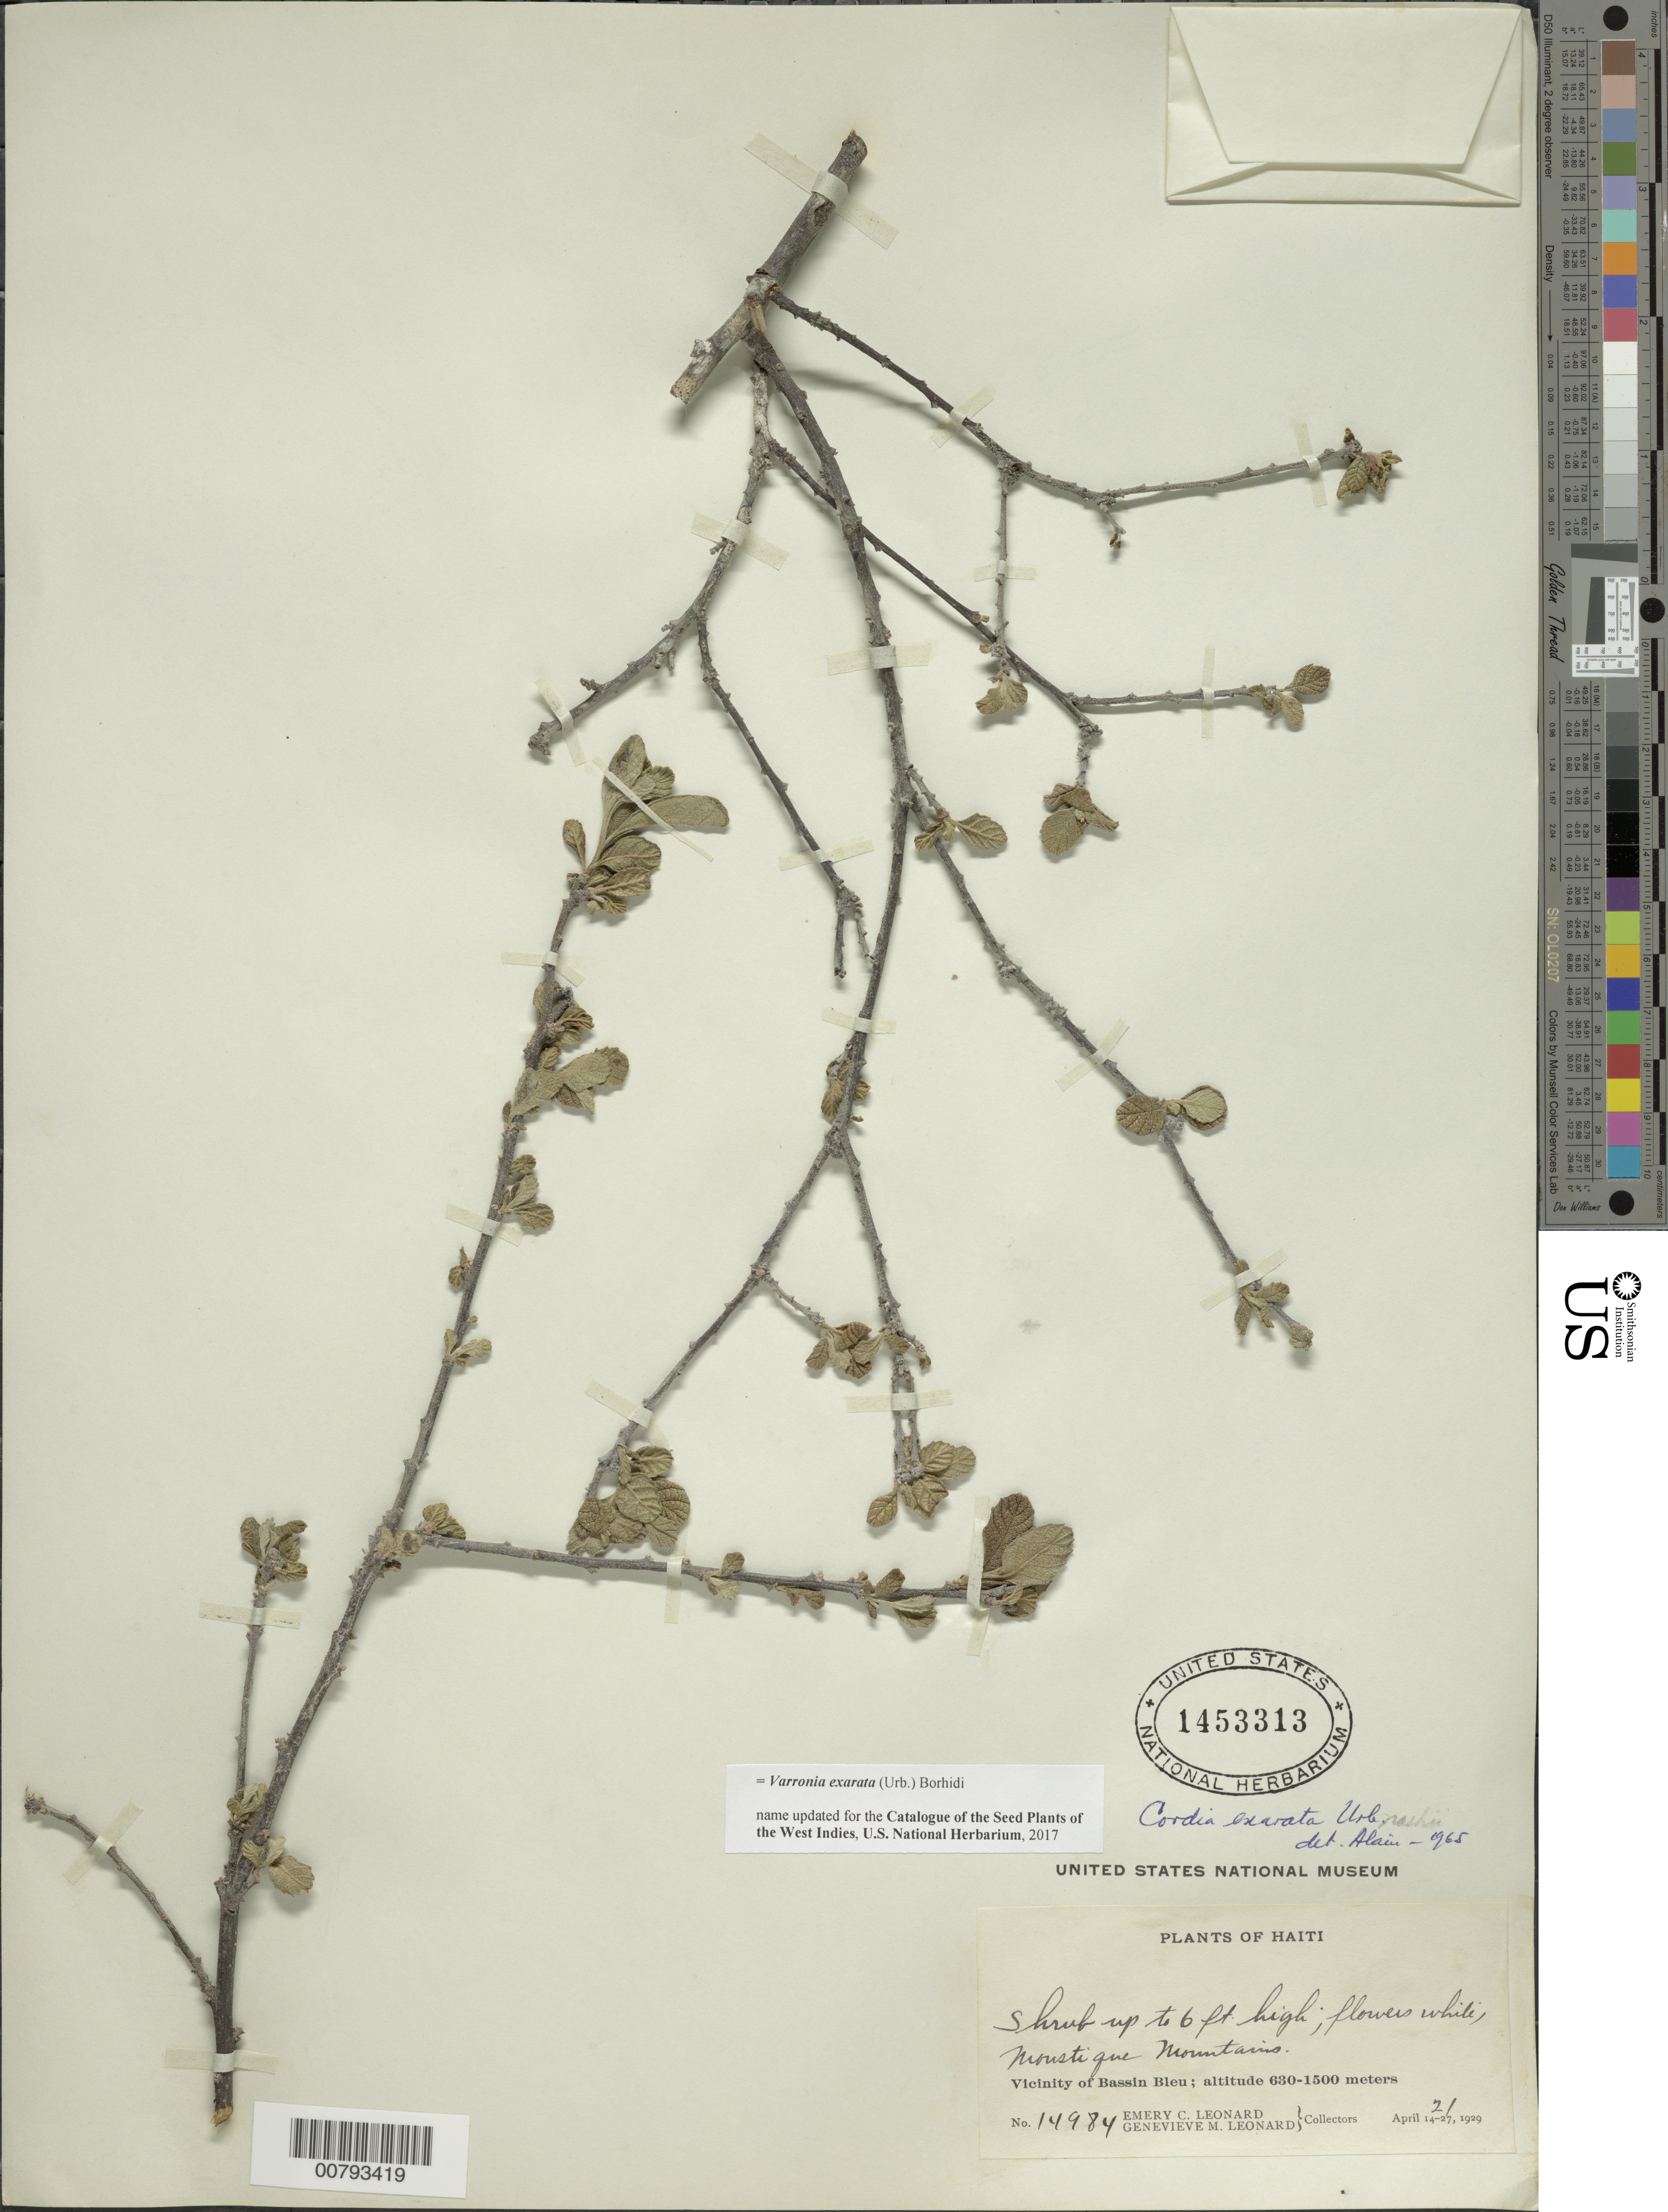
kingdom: Plantae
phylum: Tracheophyta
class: Magnoliopsida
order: Boraginales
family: Cordiaceae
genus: Varronia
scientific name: Varronia exarata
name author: (Urb.) Borhidi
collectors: E. C. Leonard & G. M. Leonard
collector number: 14984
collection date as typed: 21 Apr 1929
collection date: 1929-04-21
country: Haiti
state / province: Nord-Óuest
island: Hispaniola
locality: Vicinity of Bassin Bleu, Moustique Mountains.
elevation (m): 630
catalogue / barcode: US 1453313